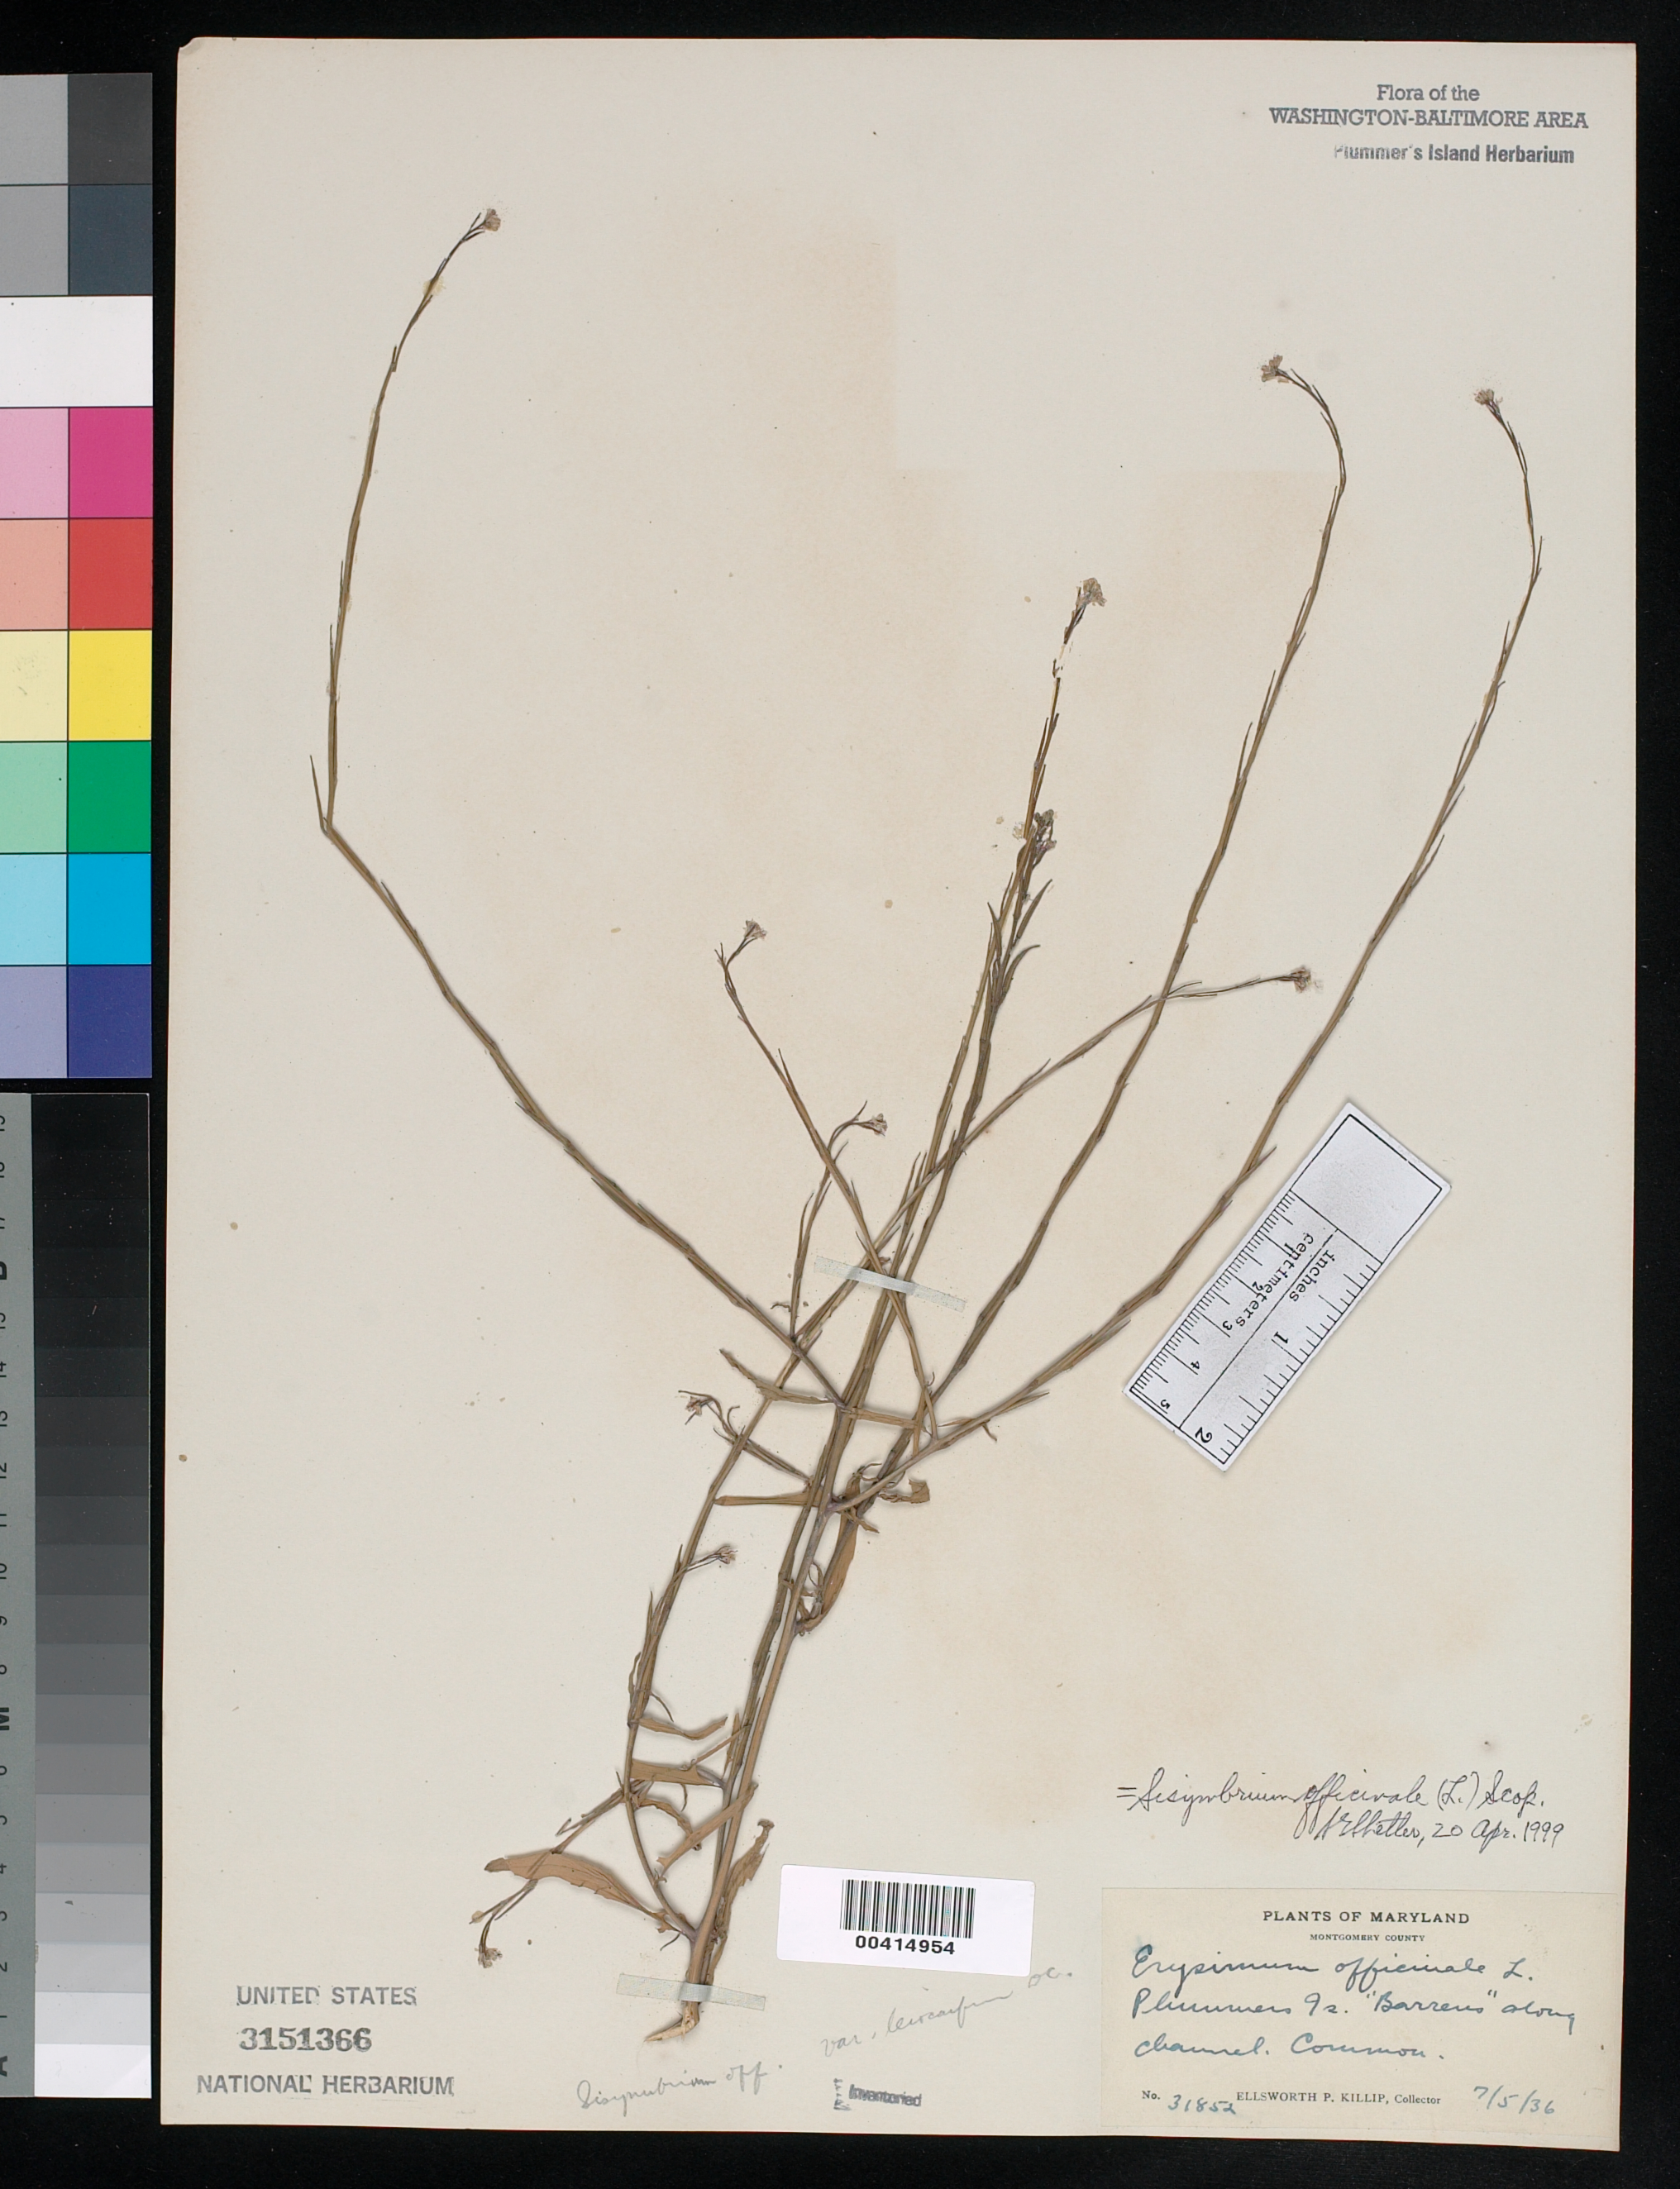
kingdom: Plantae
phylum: Tracheophyta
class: Magnoliopsida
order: Brassicales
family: Brassicaceae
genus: Sisymbrium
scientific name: Sisymbrium officinale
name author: (L.) Scop.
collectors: E. P. Killip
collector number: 31852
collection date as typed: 05 Jul 1936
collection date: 1936-07-05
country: United States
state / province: Maryland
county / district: Montgomery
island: Plummers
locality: Plummer's Island; "barrens" along channel C. & O. Canal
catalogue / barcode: US 3151366